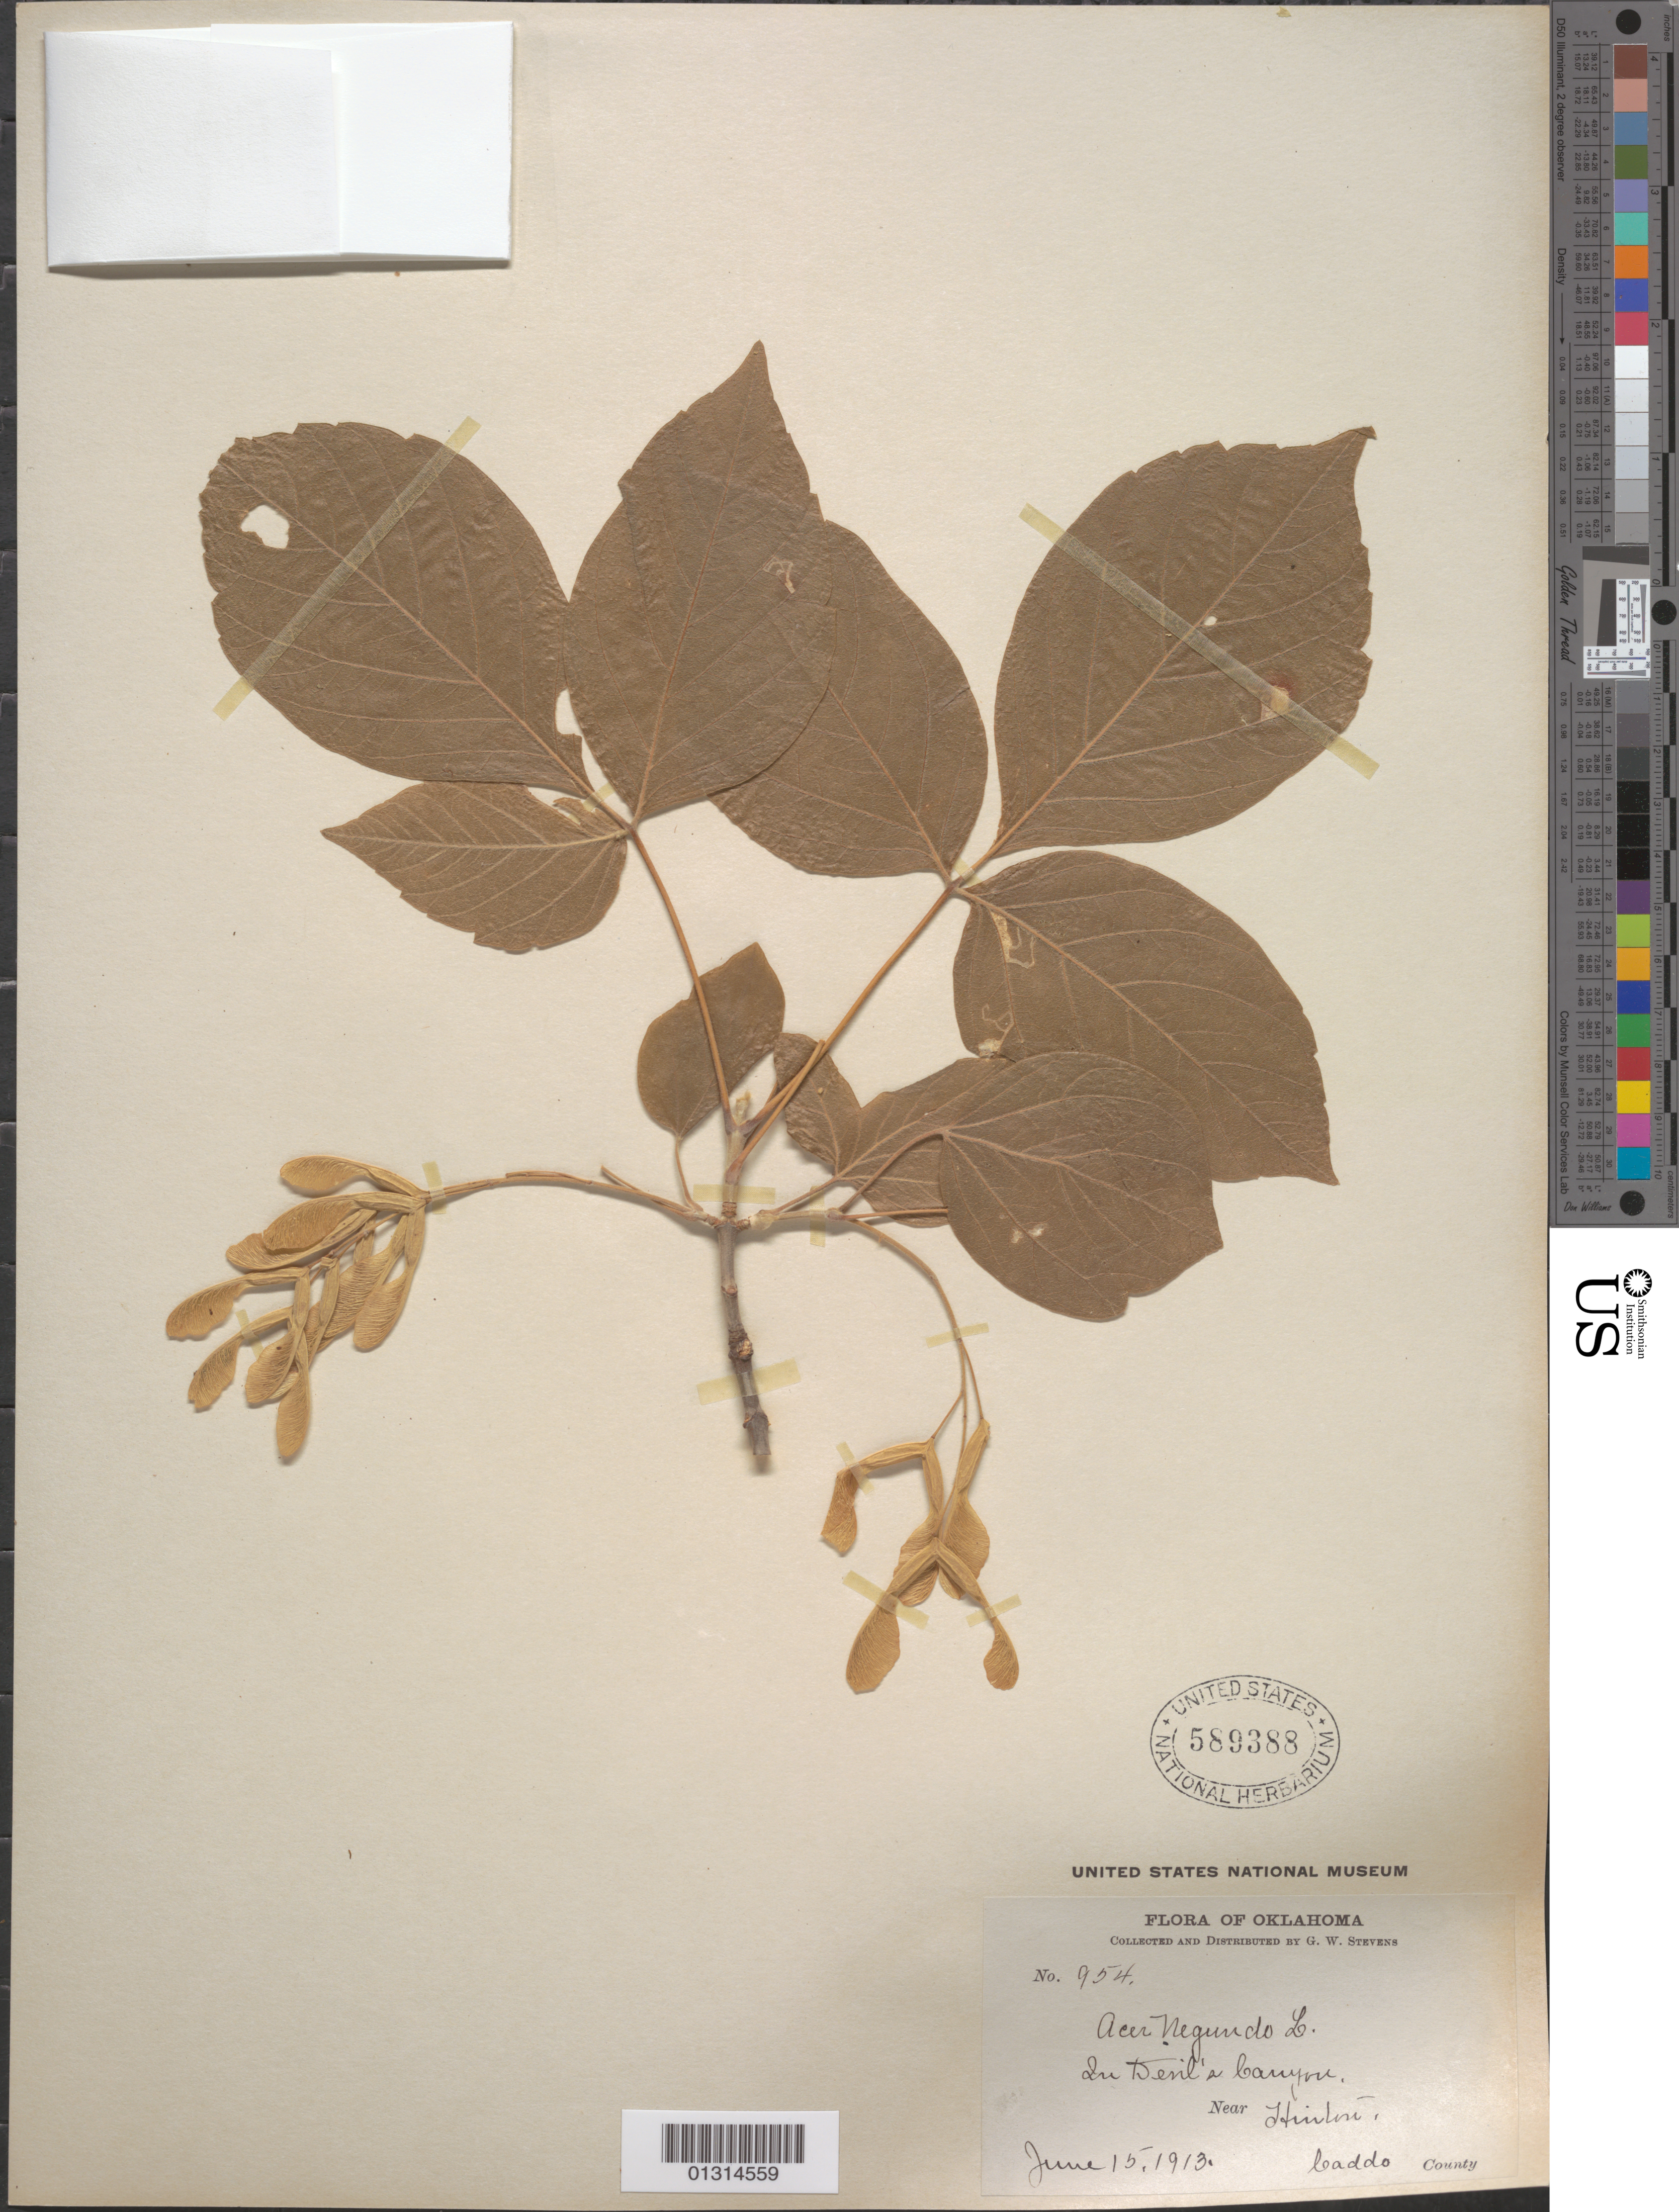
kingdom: Plantae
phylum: Tracheophyta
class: Magnoliopsida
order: Sapindales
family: Sapindaceae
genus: Acer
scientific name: Acer negundo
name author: L.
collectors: G. Stevens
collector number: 954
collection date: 1913-06-15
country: United States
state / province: Oklahoma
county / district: Caddo County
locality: Hinton, in Devil's Canyon.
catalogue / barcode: US 589388